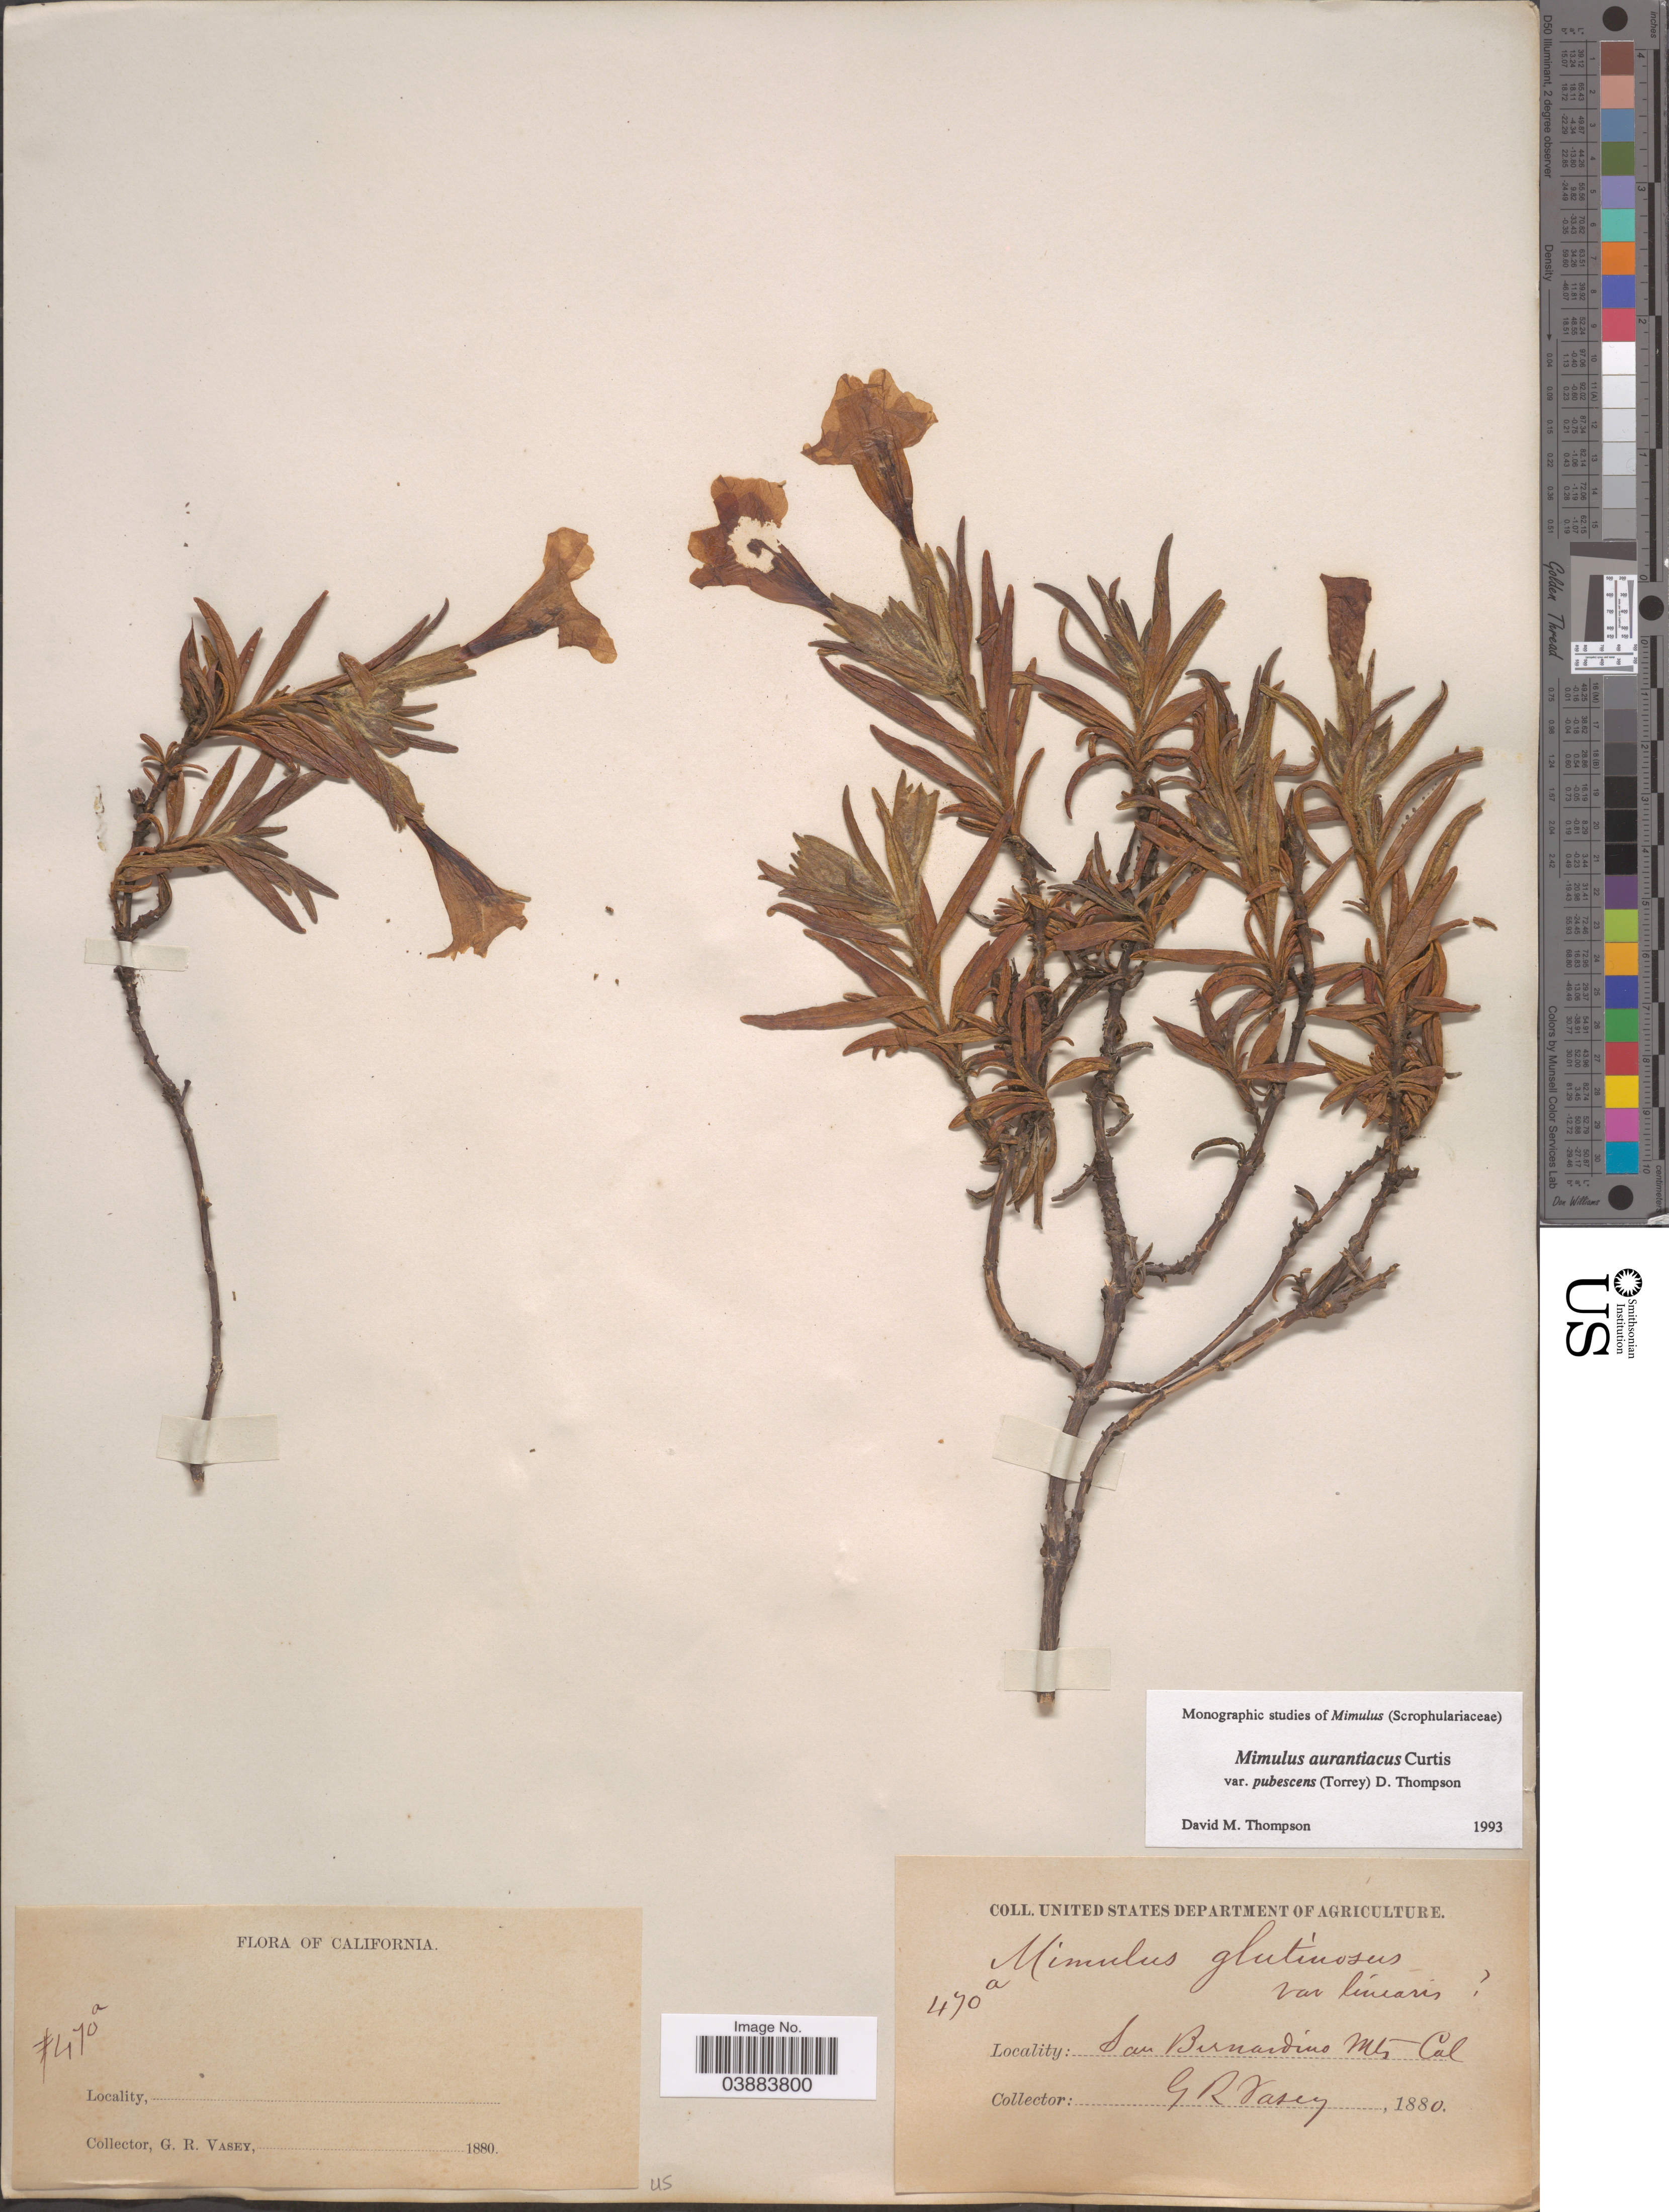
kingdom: Plantae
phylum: Tracheophyta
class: Magnoliopsida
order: Lamiales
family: Phrymaceae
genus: Diplacus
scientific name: Diplacus aurantiacus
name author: (Curtis) Jeps.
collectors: G. R. Vasey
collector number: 470a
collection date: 1880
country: United States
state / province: California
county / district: San Bernardino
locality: San Bernardino Mts.